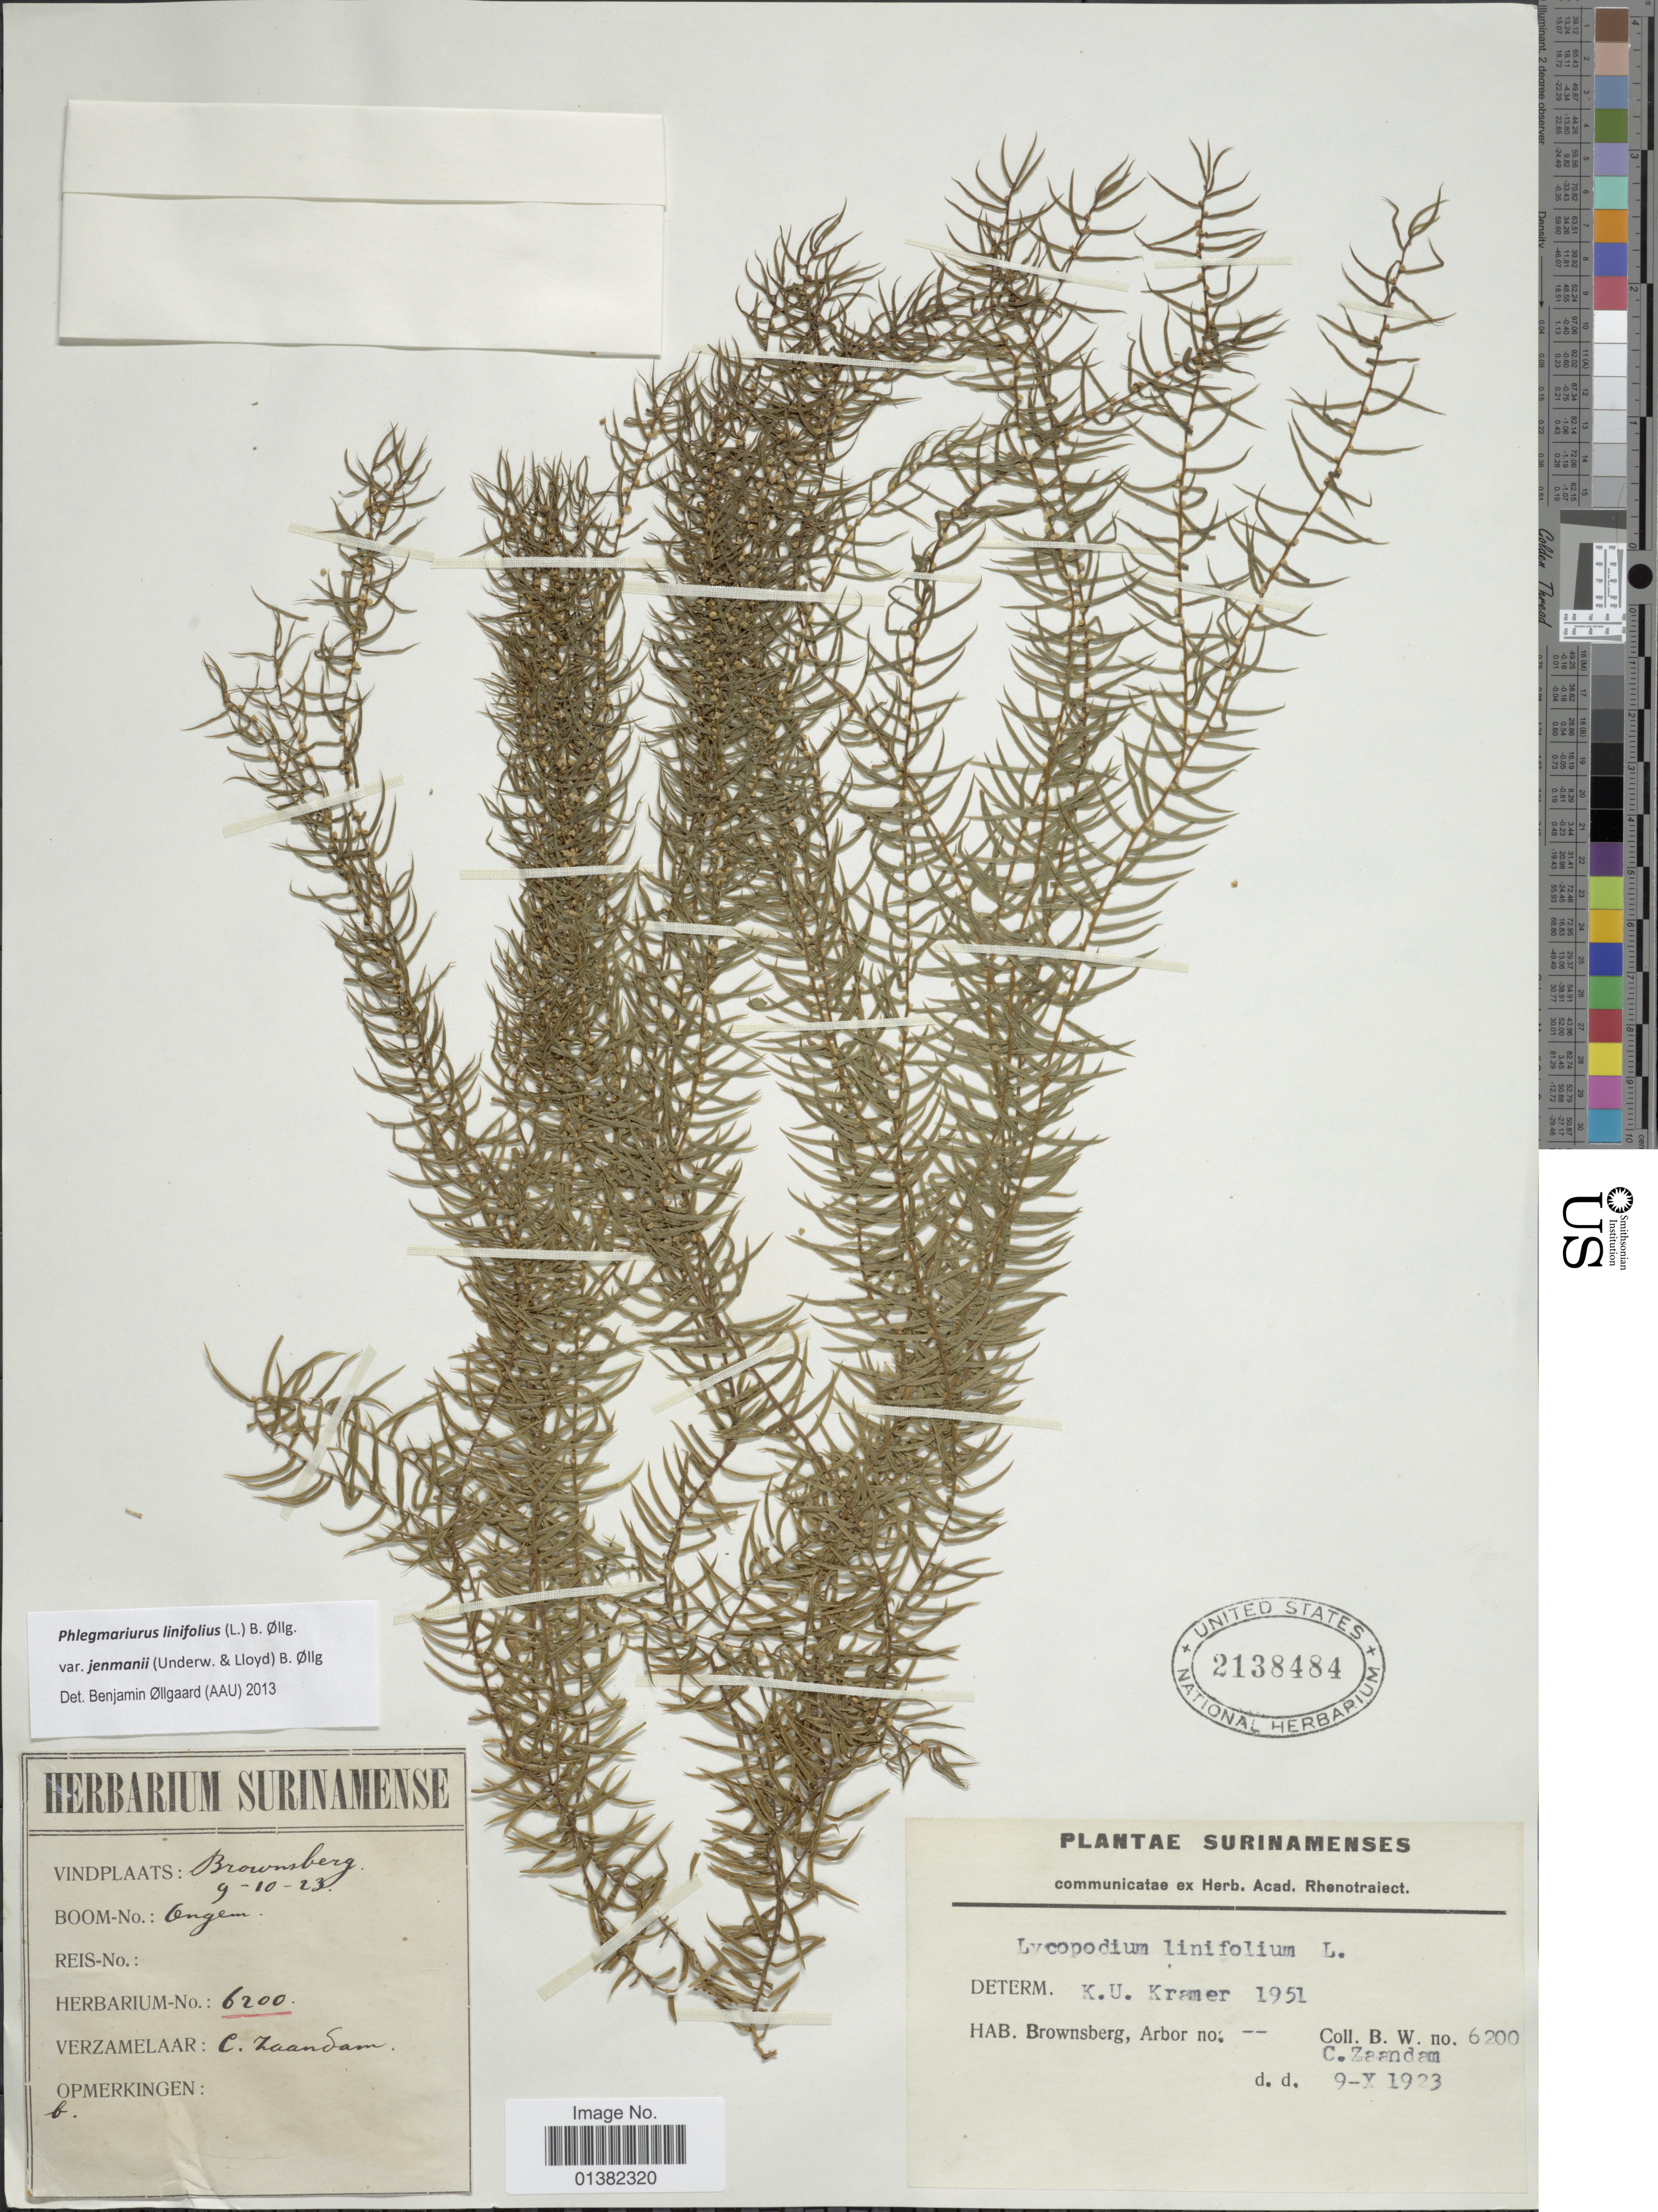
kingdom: Plantae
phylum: Tracheophyta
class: Lycopodiopsida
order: Lycopodiales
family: Lycopodiaceae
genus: Phlegmariurus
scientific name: Phlegmariurus linifolius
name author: (L.) B. Øllg.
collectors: C. Zaandam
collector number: BW 6200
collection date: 1923-10-09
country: Suriname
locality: Brownsberg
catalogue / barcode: US 2138484